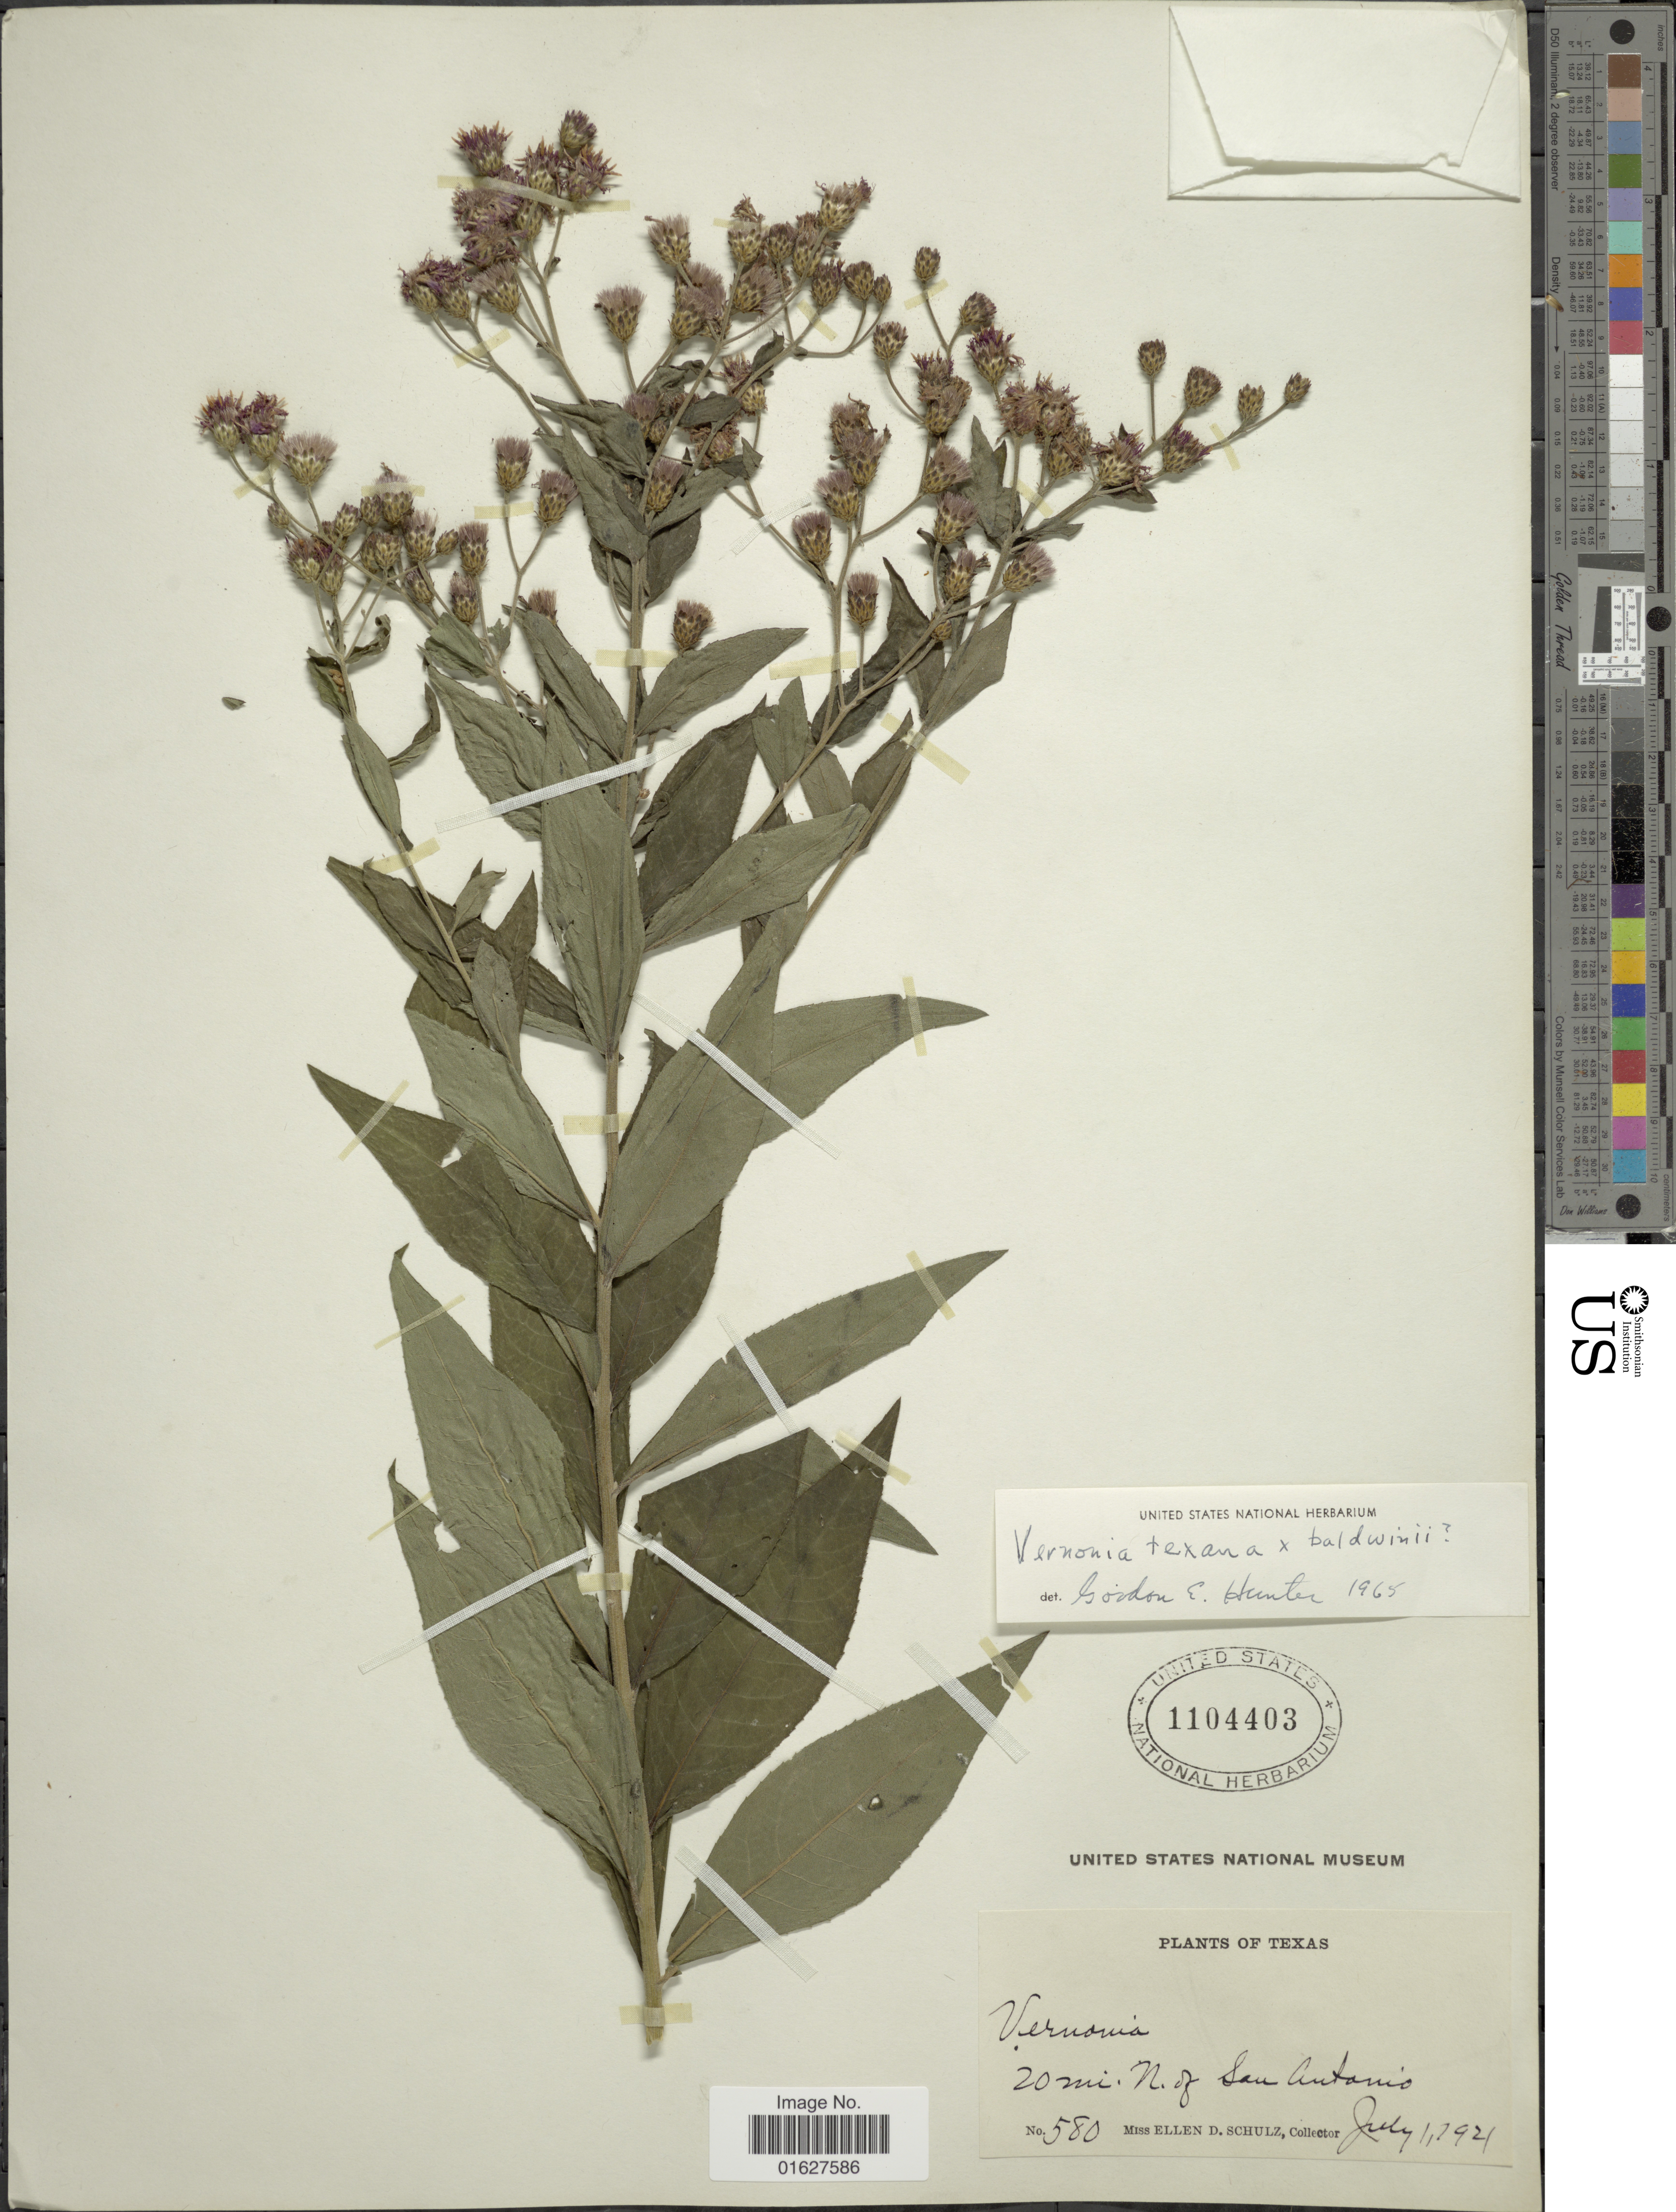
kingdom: Plantae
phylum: Tracheophyta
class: Magnoliopsida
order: Asterales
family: Asteraceae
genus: Vernonia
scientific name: Vernonia texana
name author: (A. Gray) Small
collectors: E. D. Schulz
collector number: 580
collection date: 1921-07-01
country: United States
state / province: Texas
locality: Texas. 20 mi. N. of San Antonio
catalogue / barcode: US 1104403